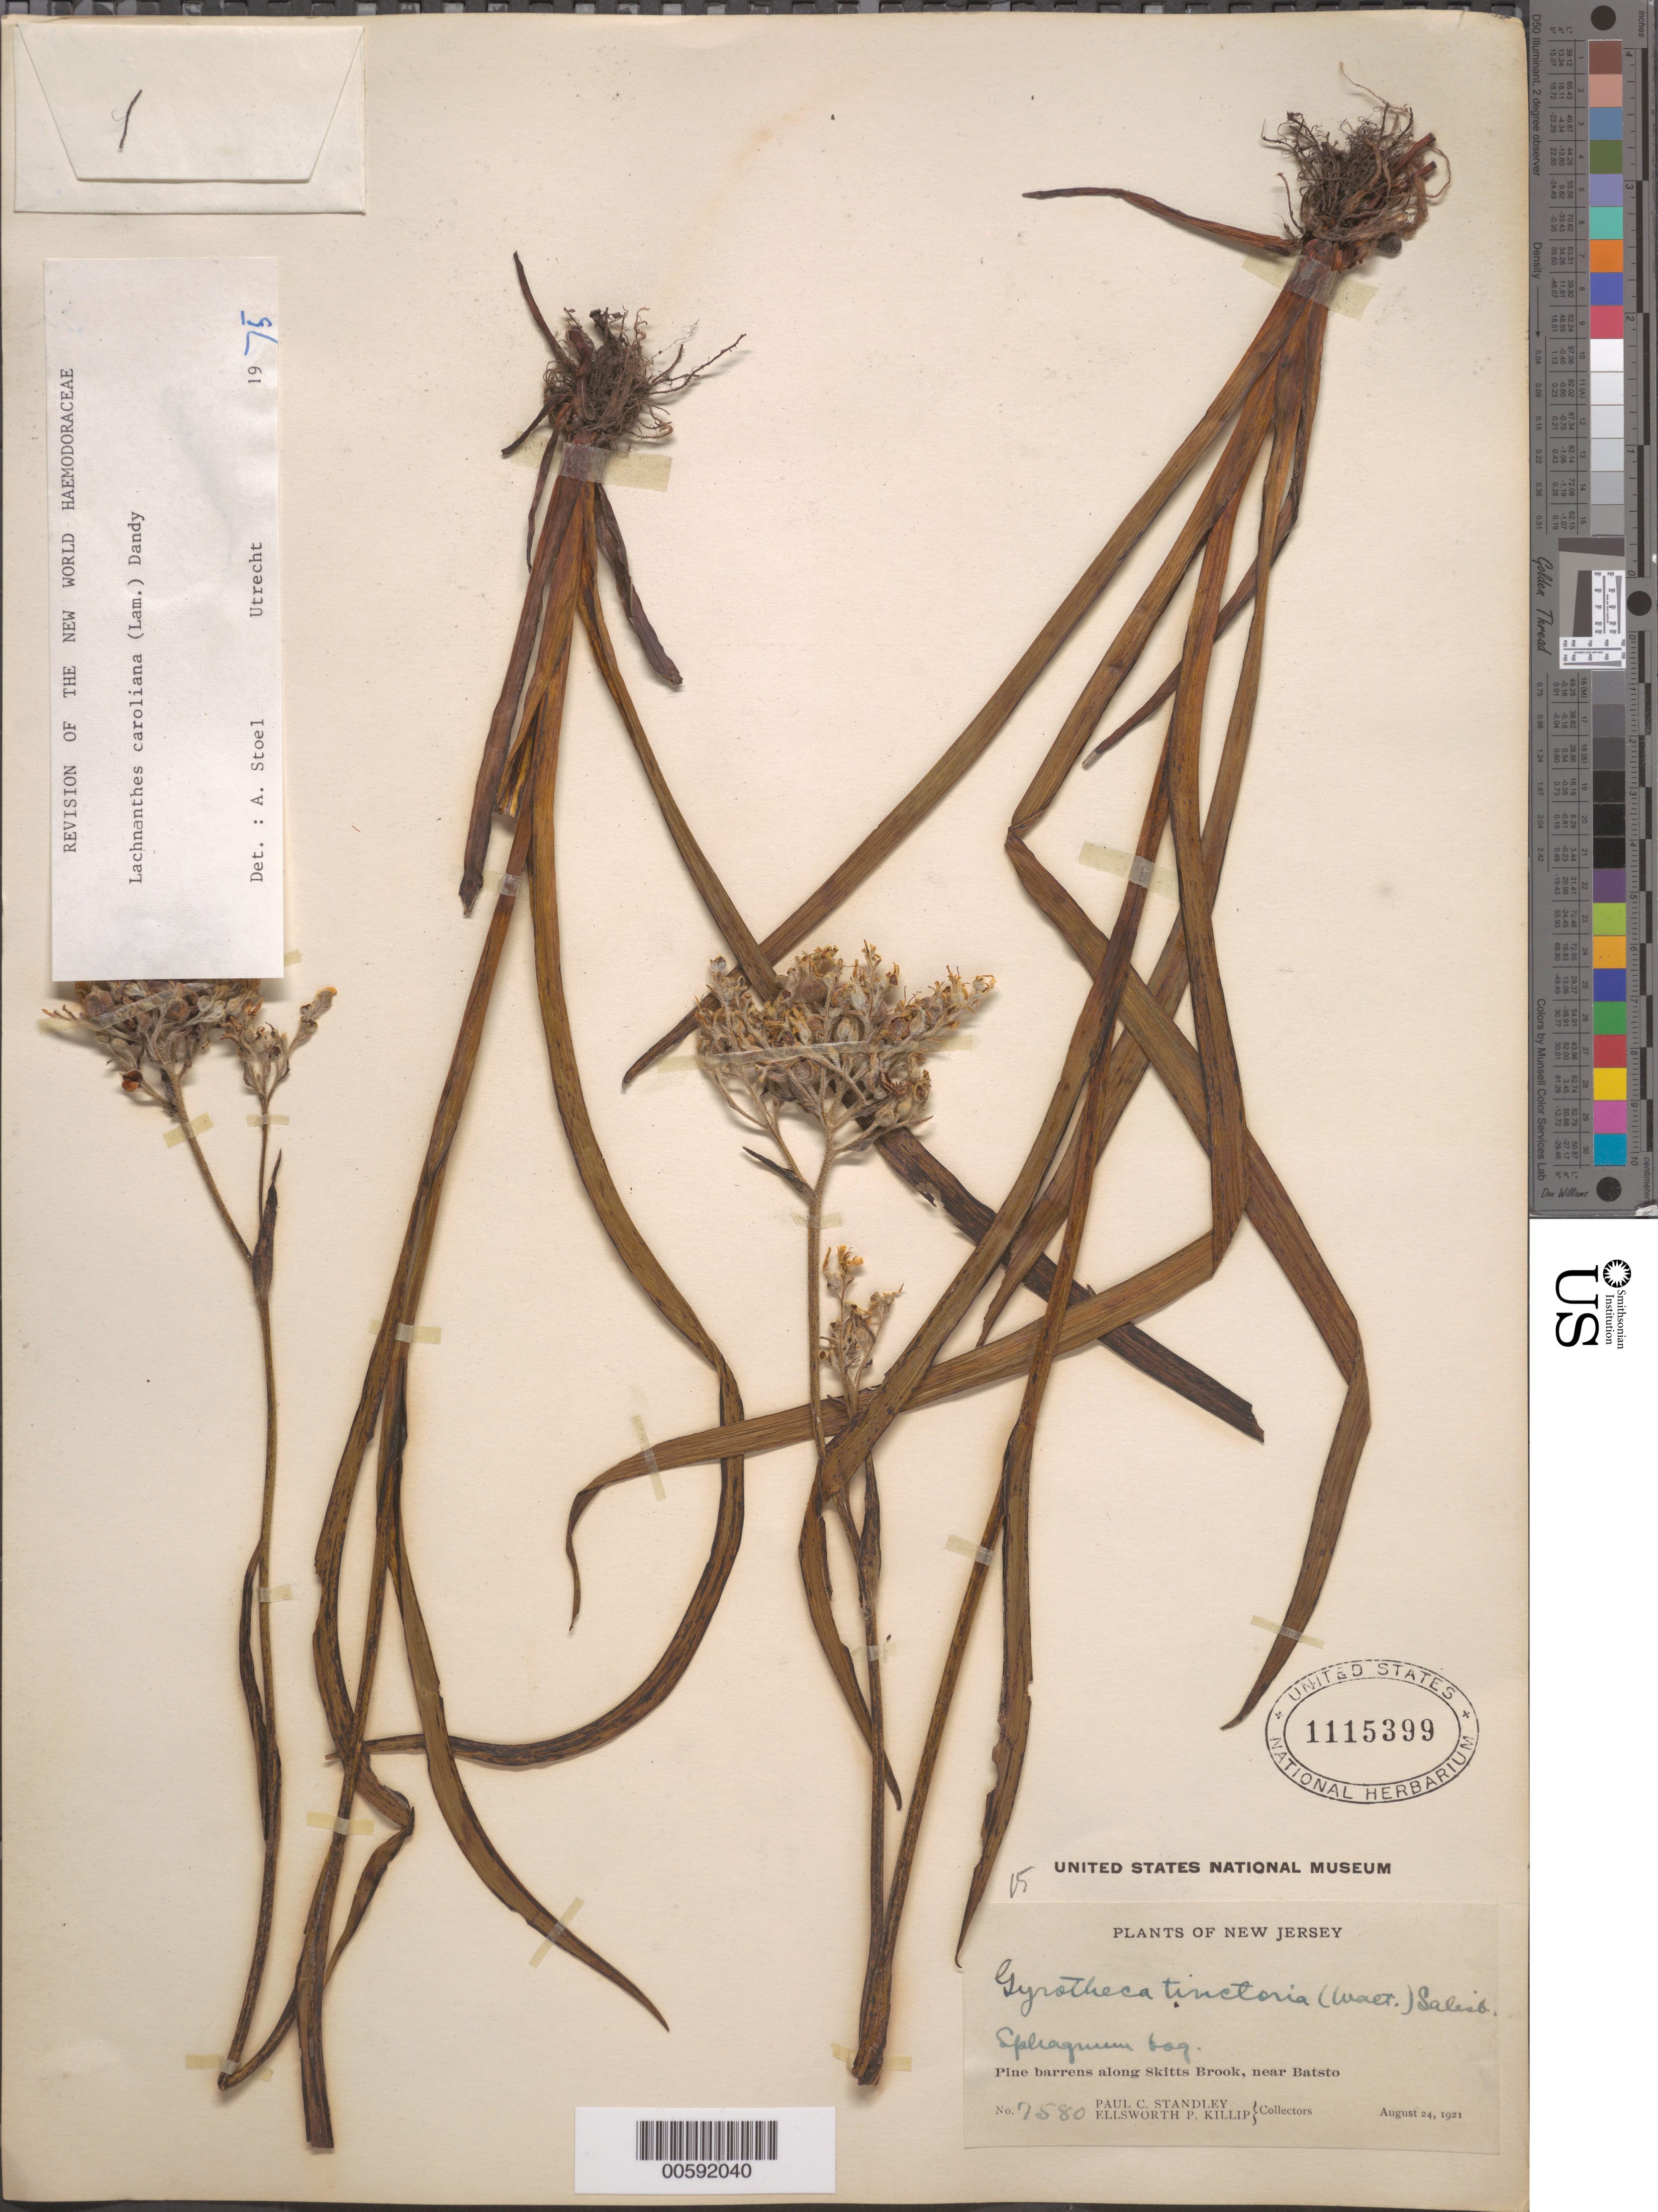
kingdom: Plantae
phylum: Tracheophyta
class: Liliopsida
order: Commelinales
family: Haemodoraceae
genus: Lachnanthes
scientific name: Lachnanthes caroliniana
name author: (Lam.) Dandy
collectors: P. C. Standley & E. P. Killip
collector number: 7580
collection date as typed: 24 Aug 1921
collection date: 1921-08-24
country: United States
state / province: New Jersey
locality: Along Skitts Brook, near Batsto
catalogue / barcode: US 1115399